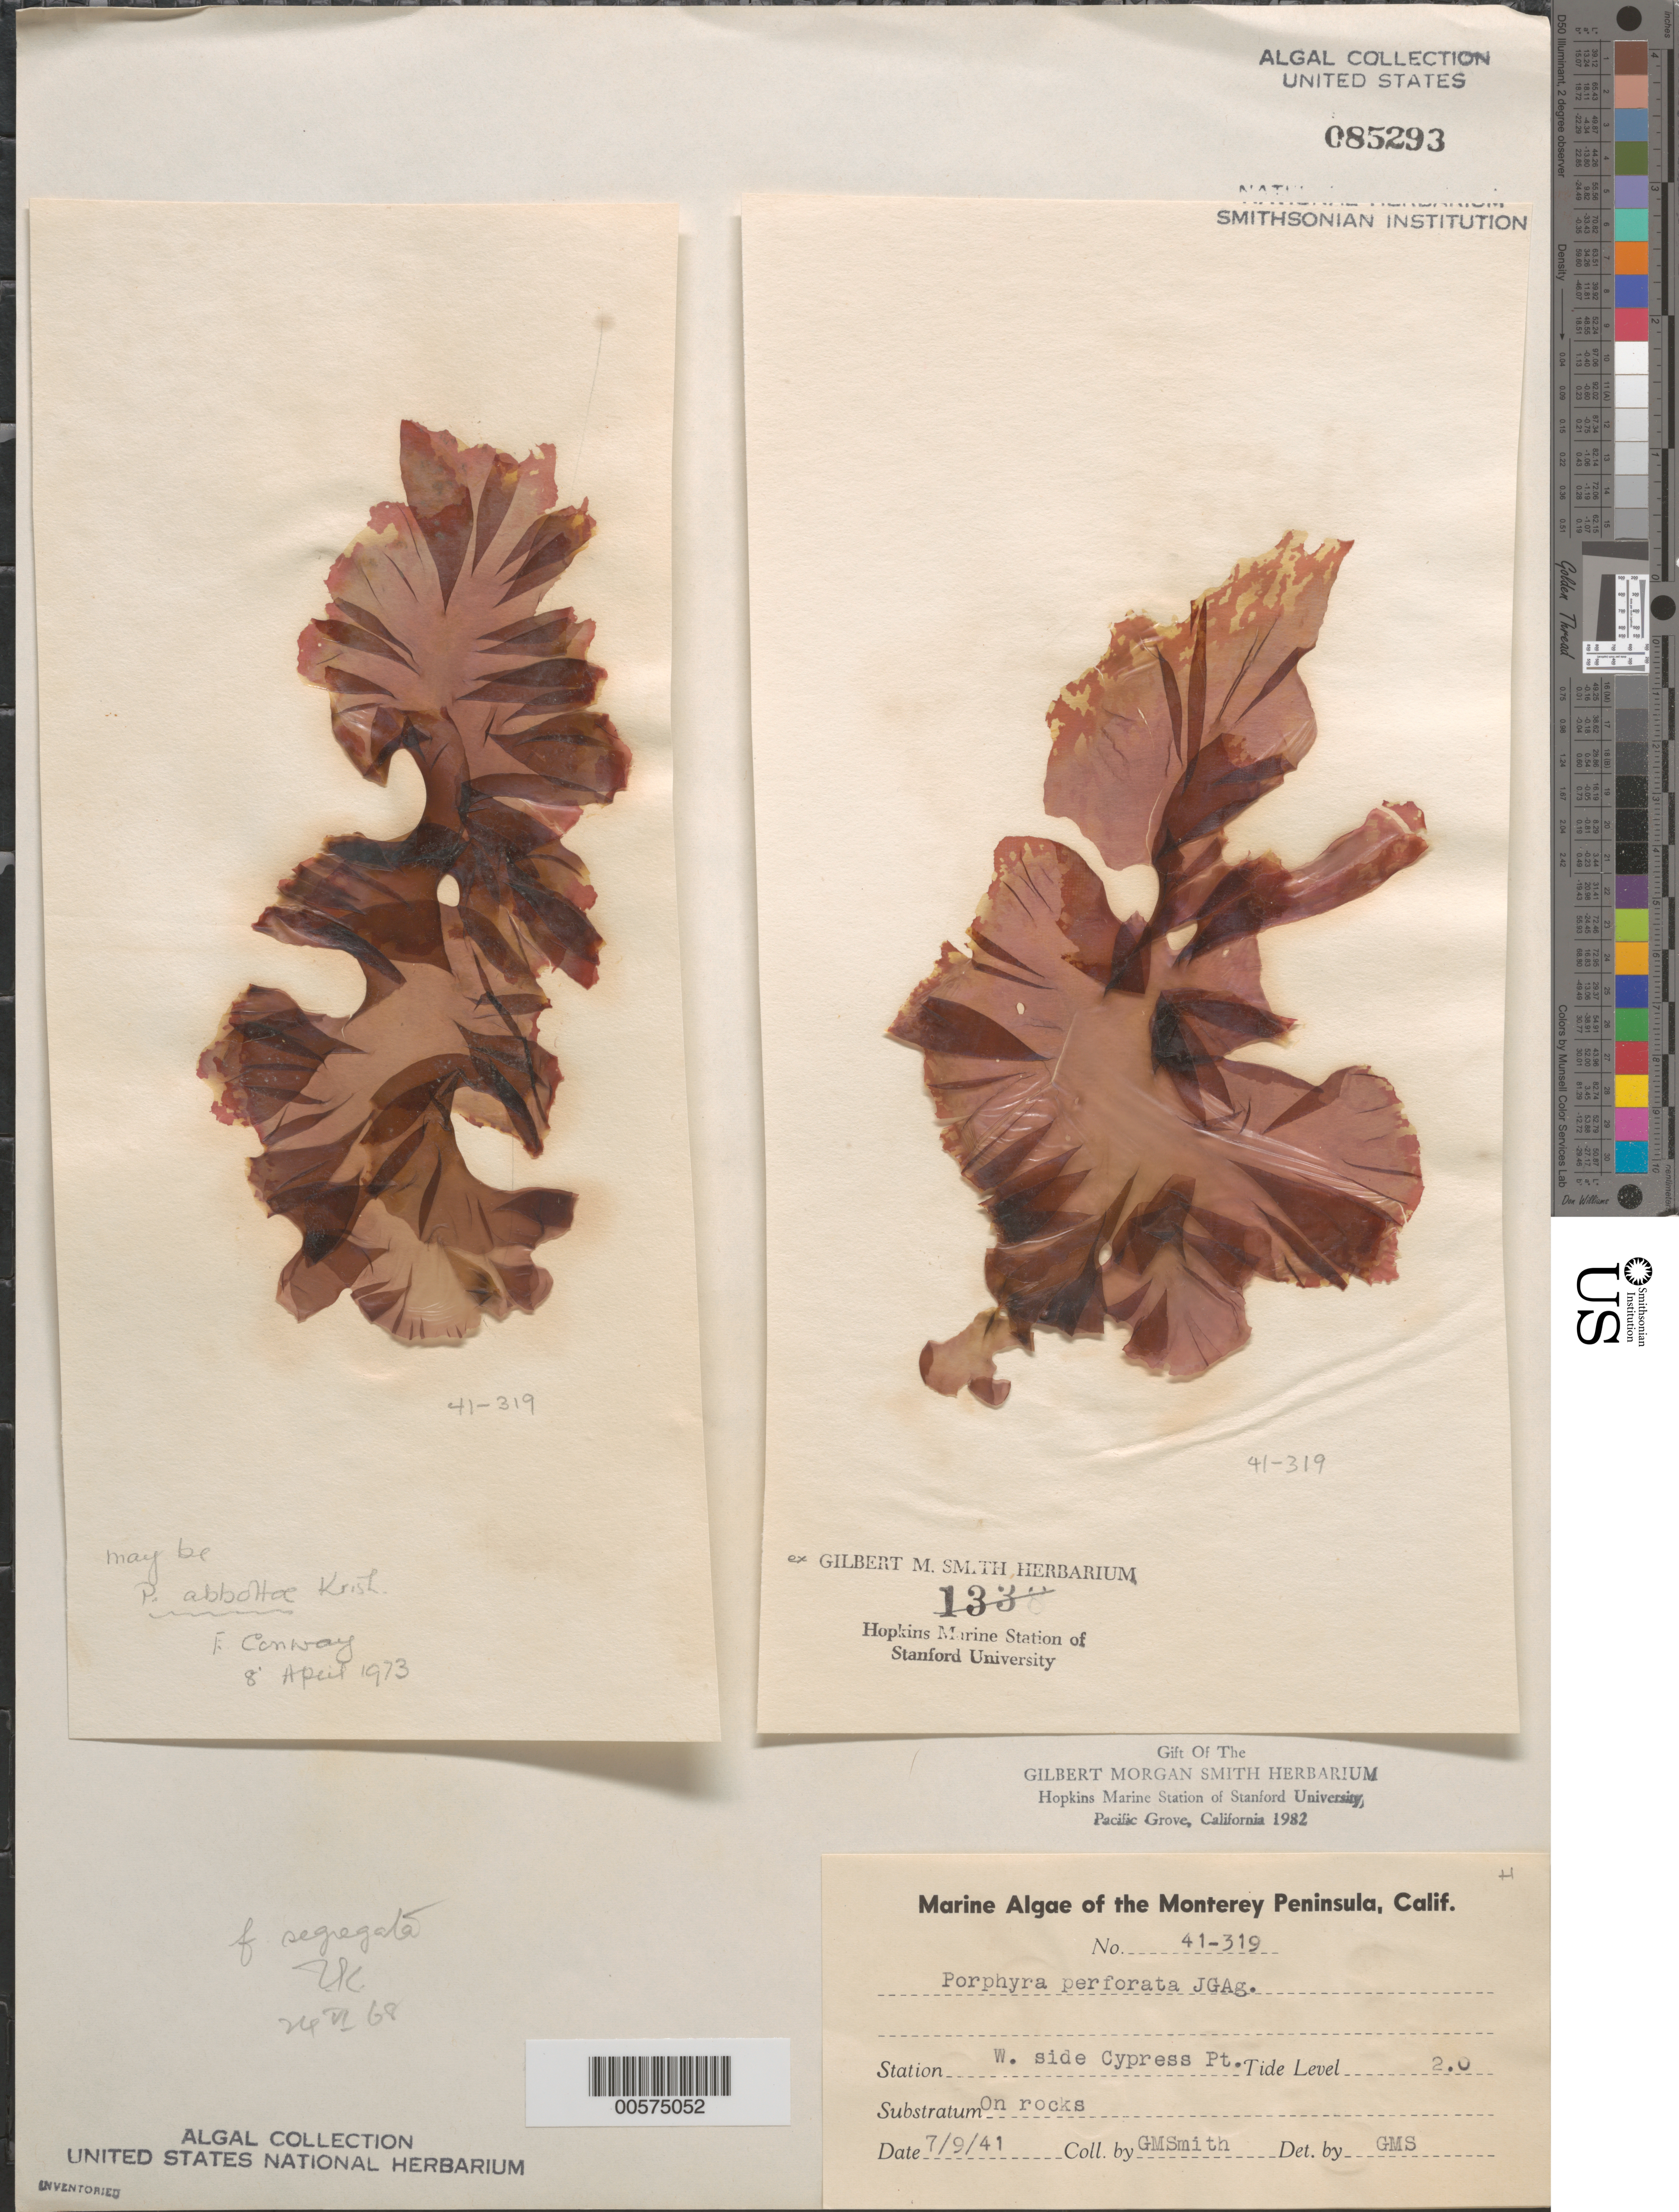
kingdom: Plantae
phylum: Rhodophyta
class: Bangiophyceae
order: Bangiales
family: Bangiaceae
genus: Pyropia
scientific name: Pyropia perforata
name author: (J. Agardh) S.C. Lindstrom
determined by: Algae name updating Project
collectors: G. M. Smith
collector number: Gms 41-319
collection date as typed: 09 Jul 1941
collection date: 1941-07-09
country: United States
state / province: California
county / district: Monterey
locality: Cypress Point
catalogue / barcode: US 85293